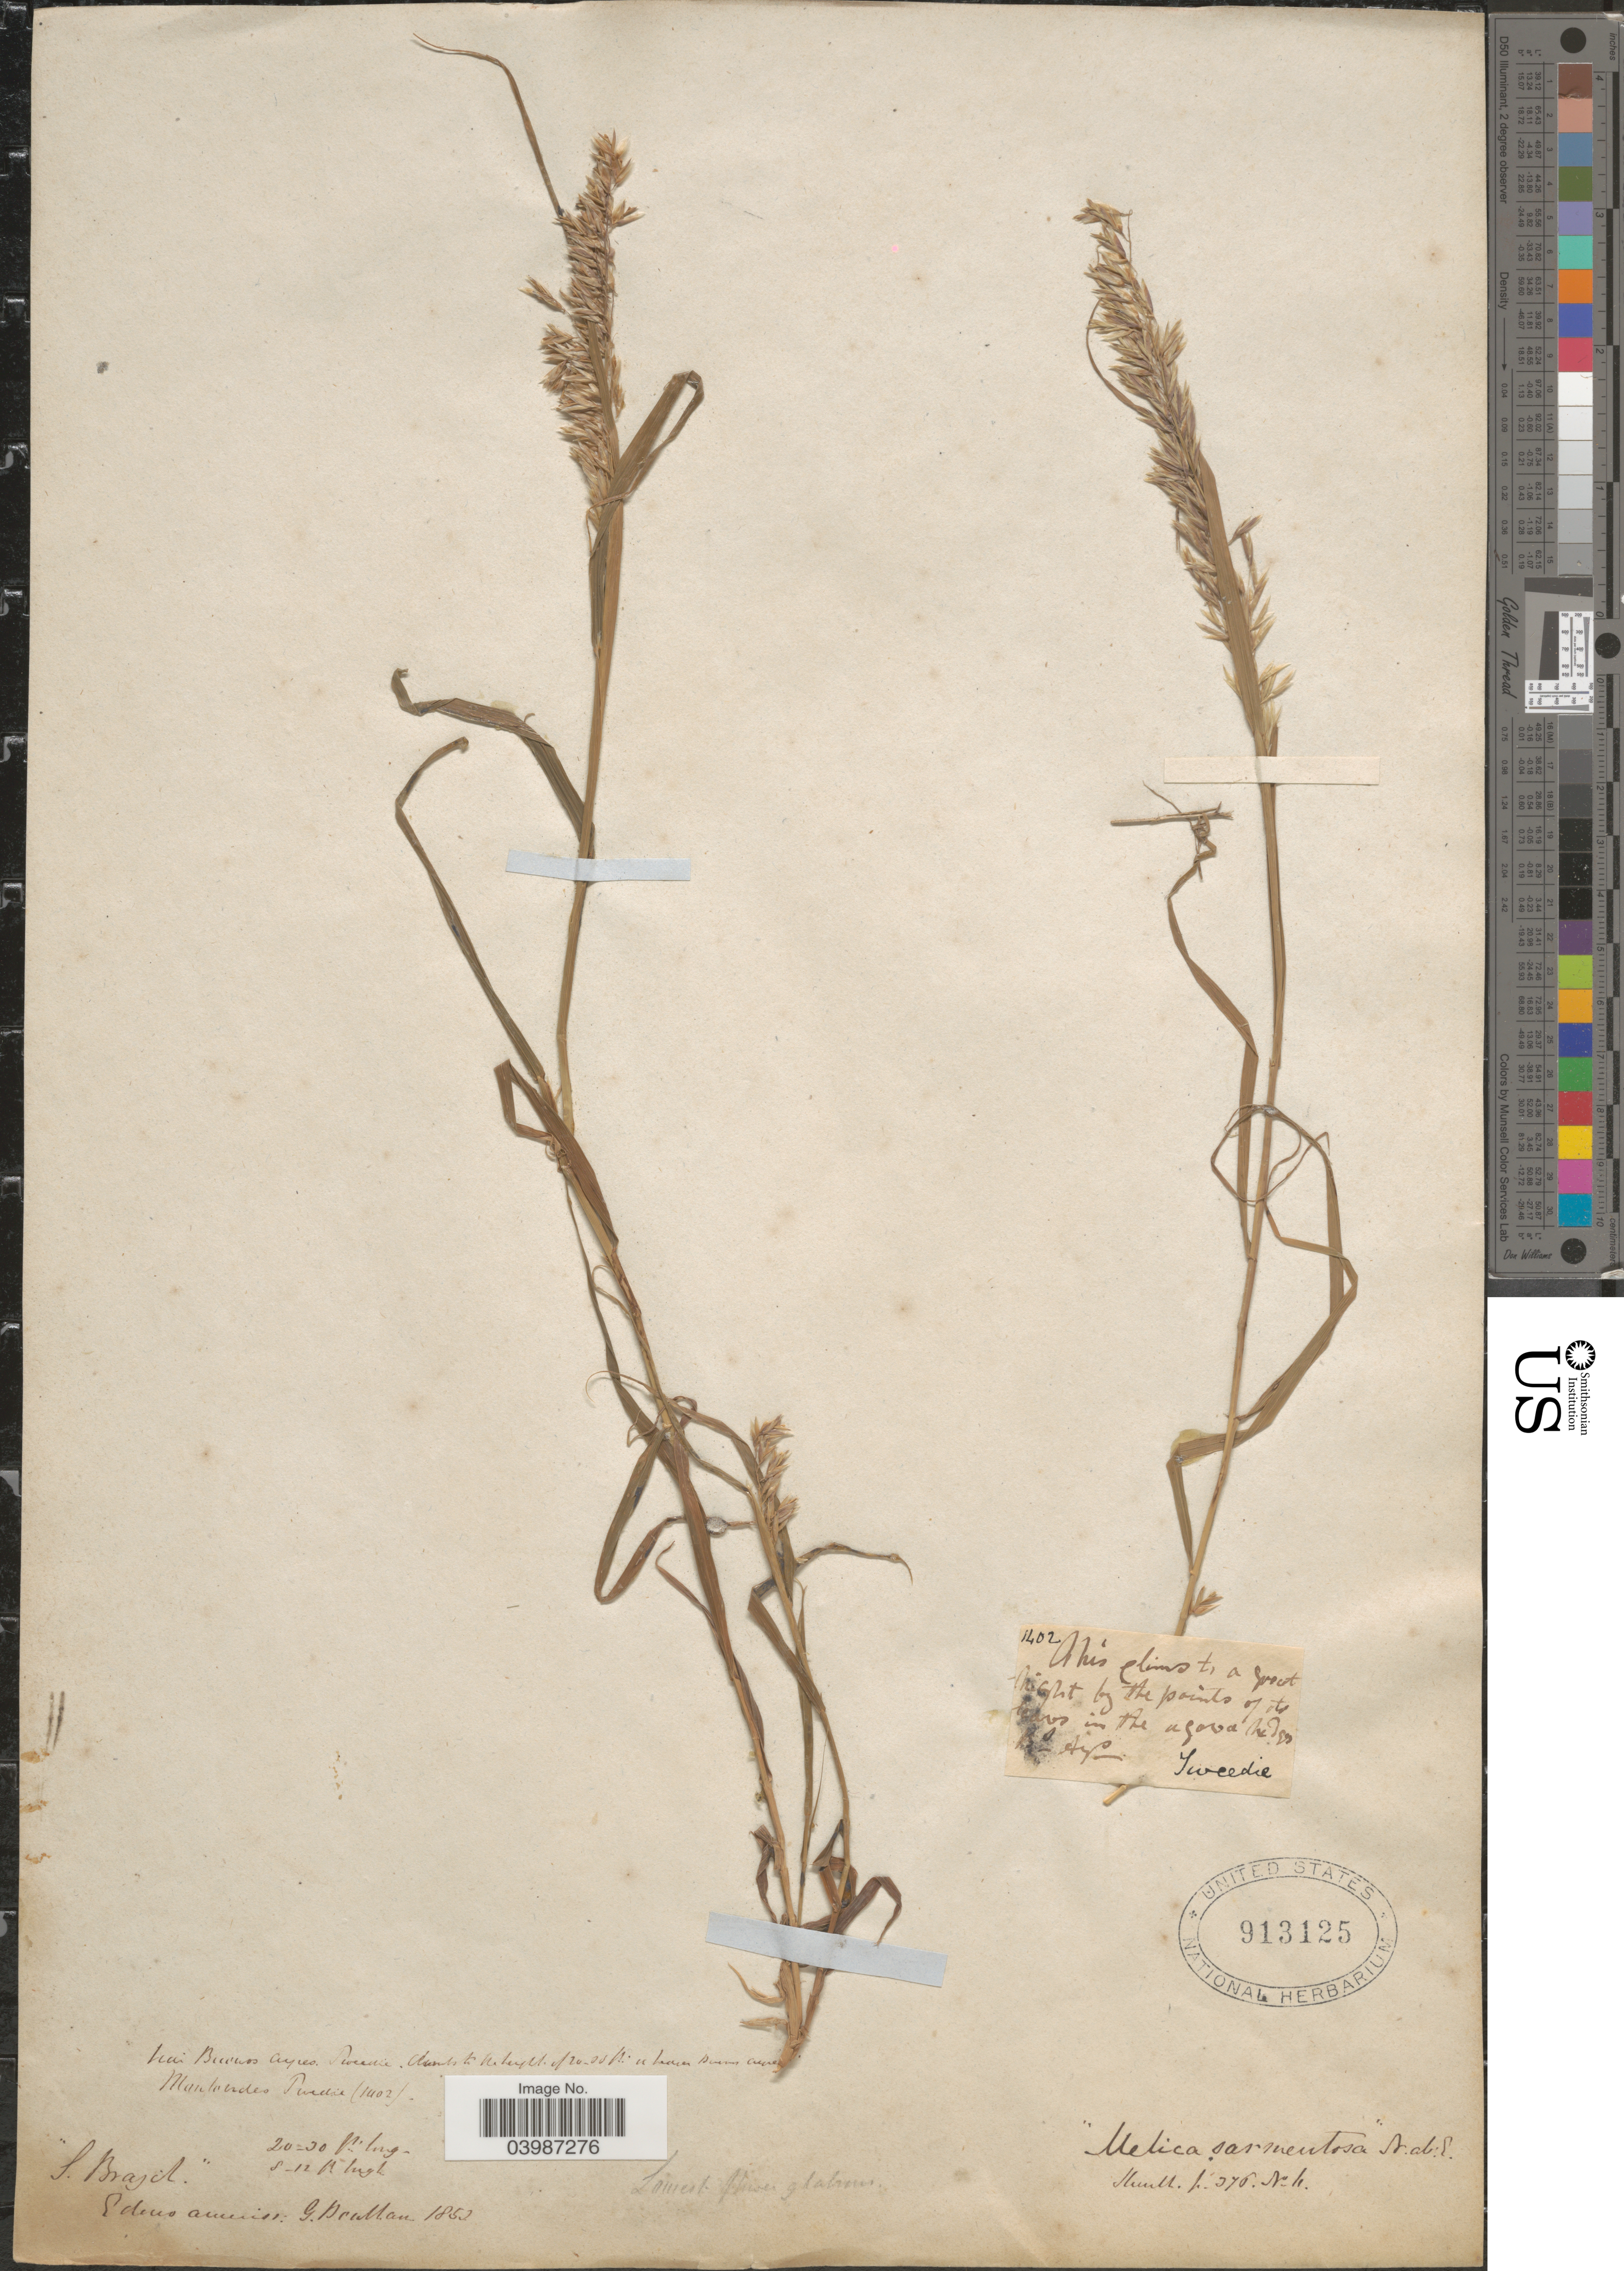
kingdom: Plantae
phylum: Tracheophyta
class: Liliopsida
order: Poales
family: Poaceae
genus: Melica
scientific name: Melica sarmentosa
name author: Nees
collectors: -- Tweedie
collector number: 1402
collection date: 1852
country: Argentina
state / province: Buenos Aires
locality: Near Buenos Aires.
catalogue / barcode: US 913125